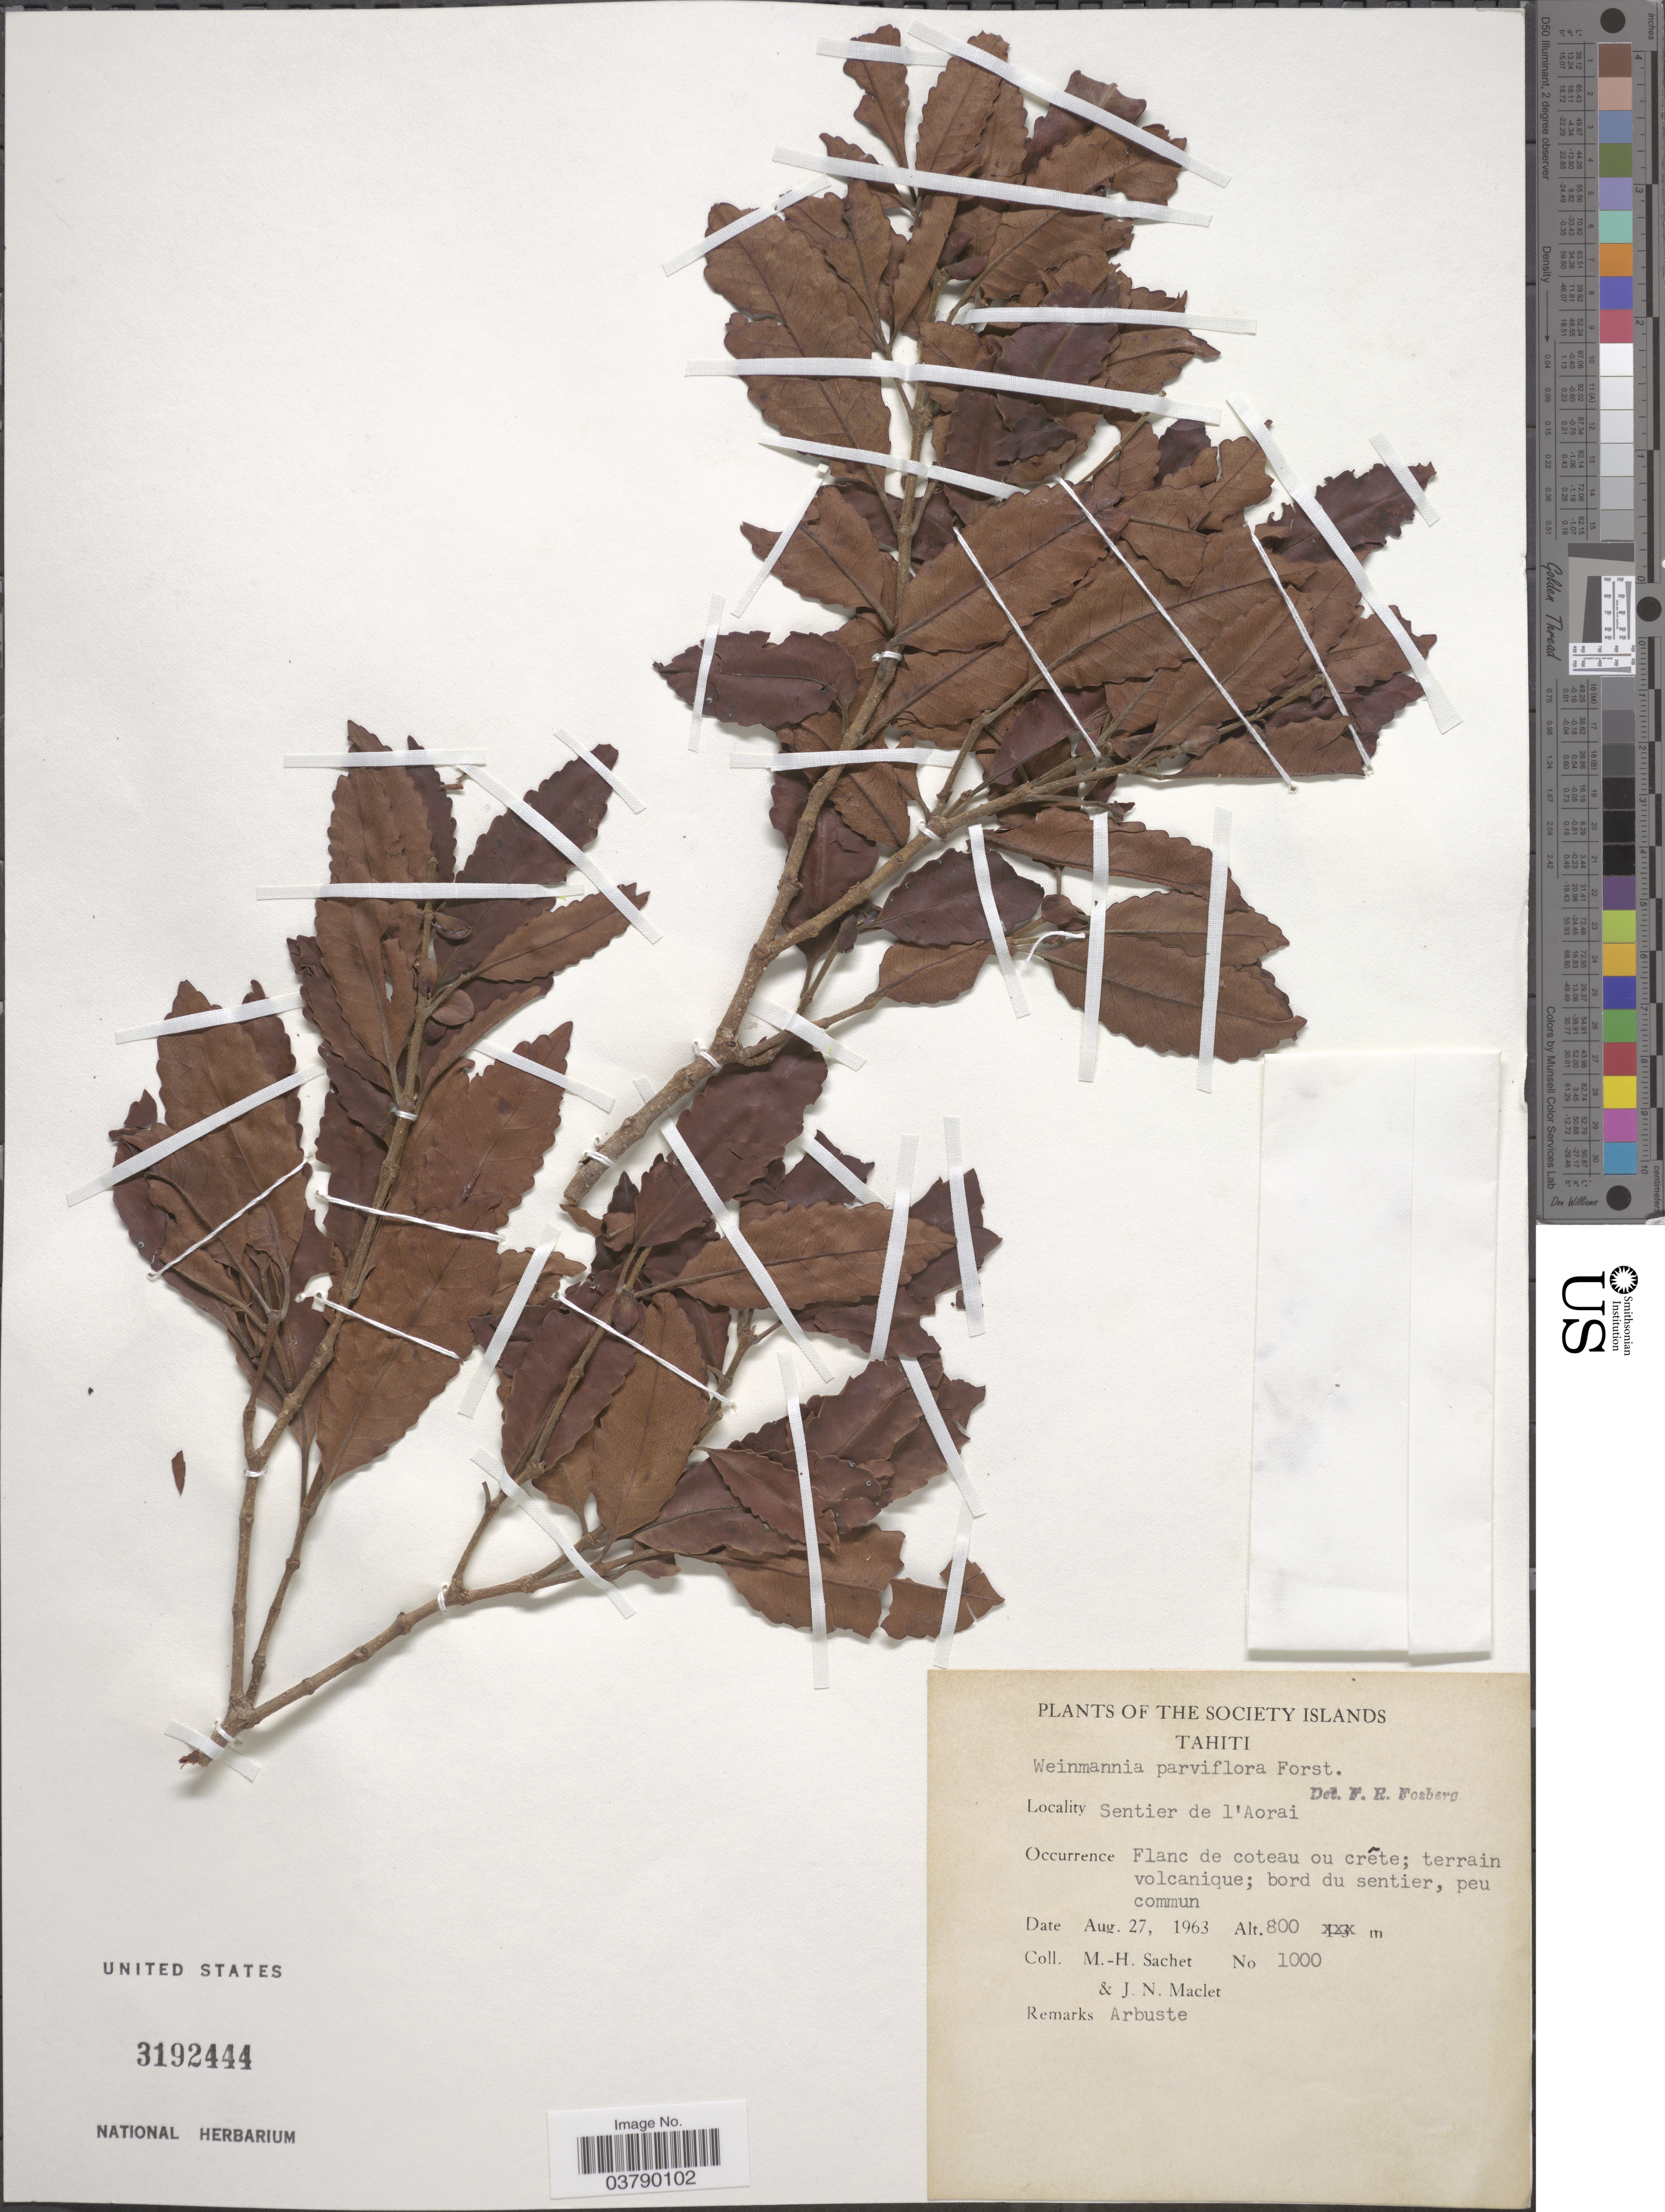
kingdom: Plantae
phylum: Tracheophyta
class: Magnoliopsida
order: Oxalidales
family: Cunoniaceae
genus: Pterophylla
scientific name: Pterophylla parviflora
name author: (G. Forst.) Pillon & H.C. Hopkins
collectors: M.-H. Sachet & J. Maclet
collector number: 1000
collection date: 1963-08-27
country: French Polynesia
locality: Society Islands. Tahiti. Sentier de l'Aorai.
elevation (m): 800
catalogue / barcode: US 3192444